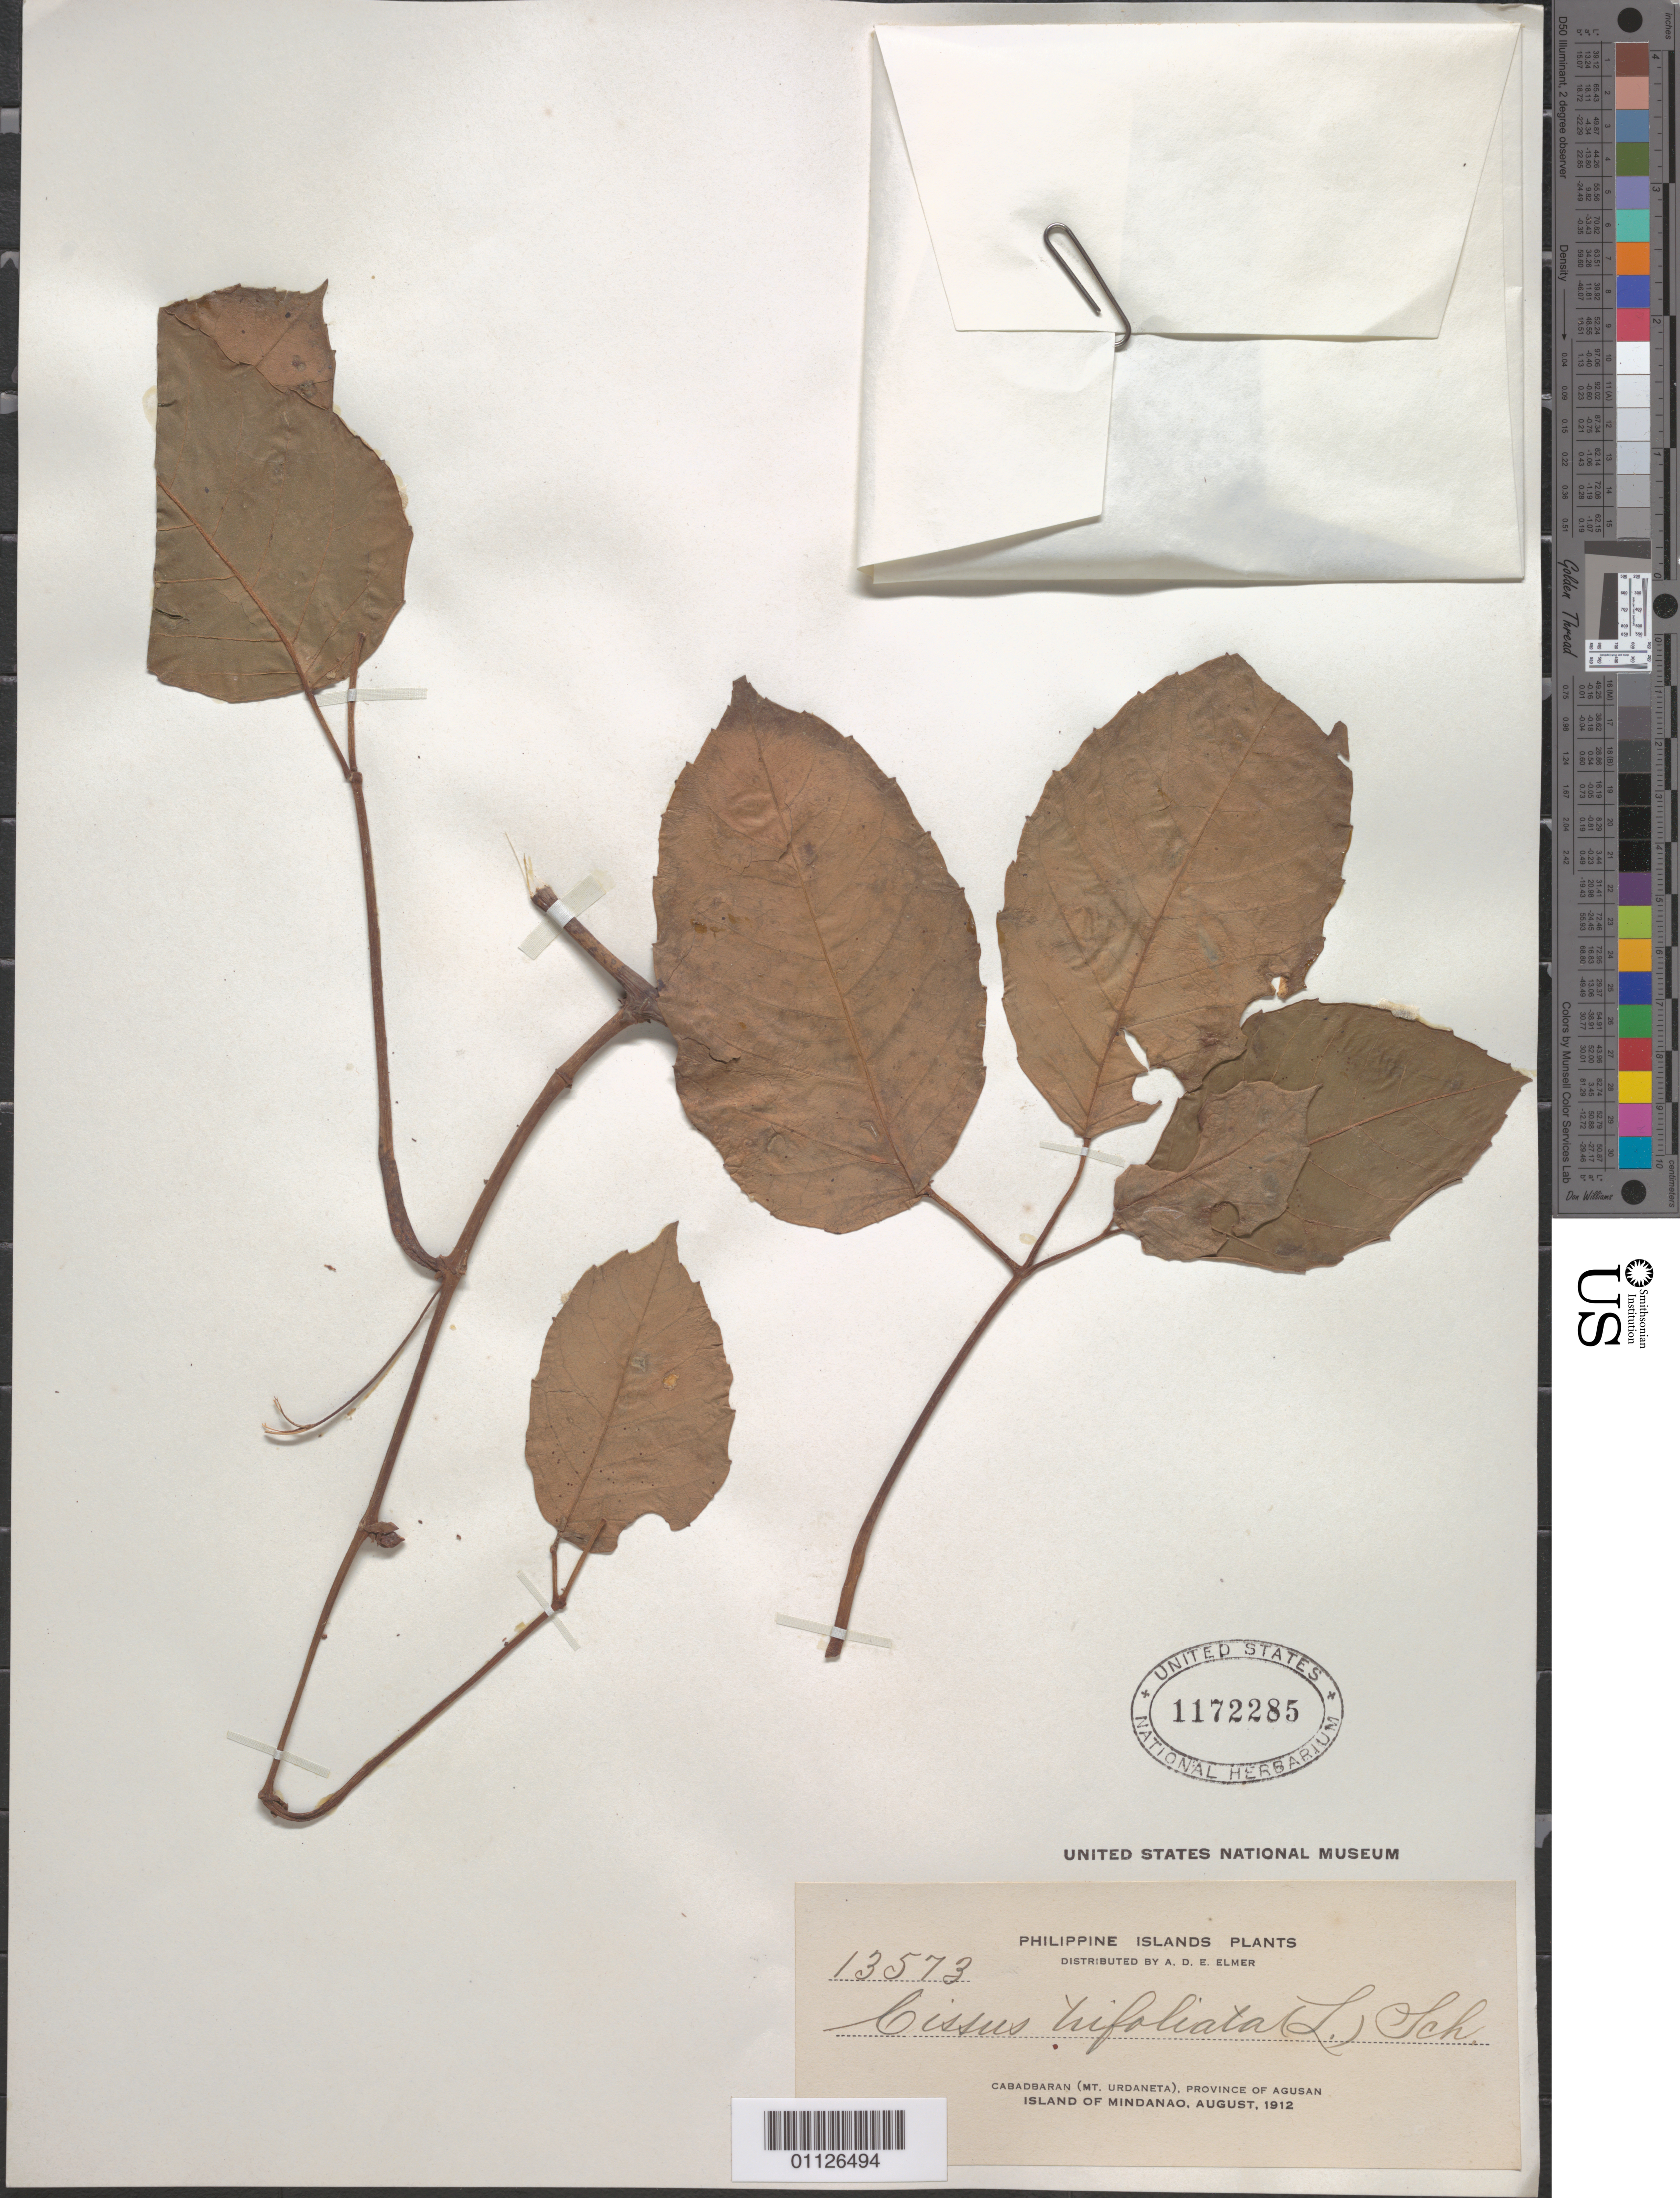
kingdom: Plantae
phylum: Tracheophyta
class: Magnoliopsida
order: Vitales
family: Vitaceae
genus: Causonis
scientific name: Causonis trifolia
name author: (L.) Mabb. & J. Wen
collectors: A. D. E. Elmer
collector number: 13573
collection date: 1912-08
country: Philippines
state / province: Caraga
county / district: Agusan del Norte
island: Mindanao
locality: Cabadbaran (Mt Urdaneta). Island of Mindanao.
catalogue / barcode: US 1172285